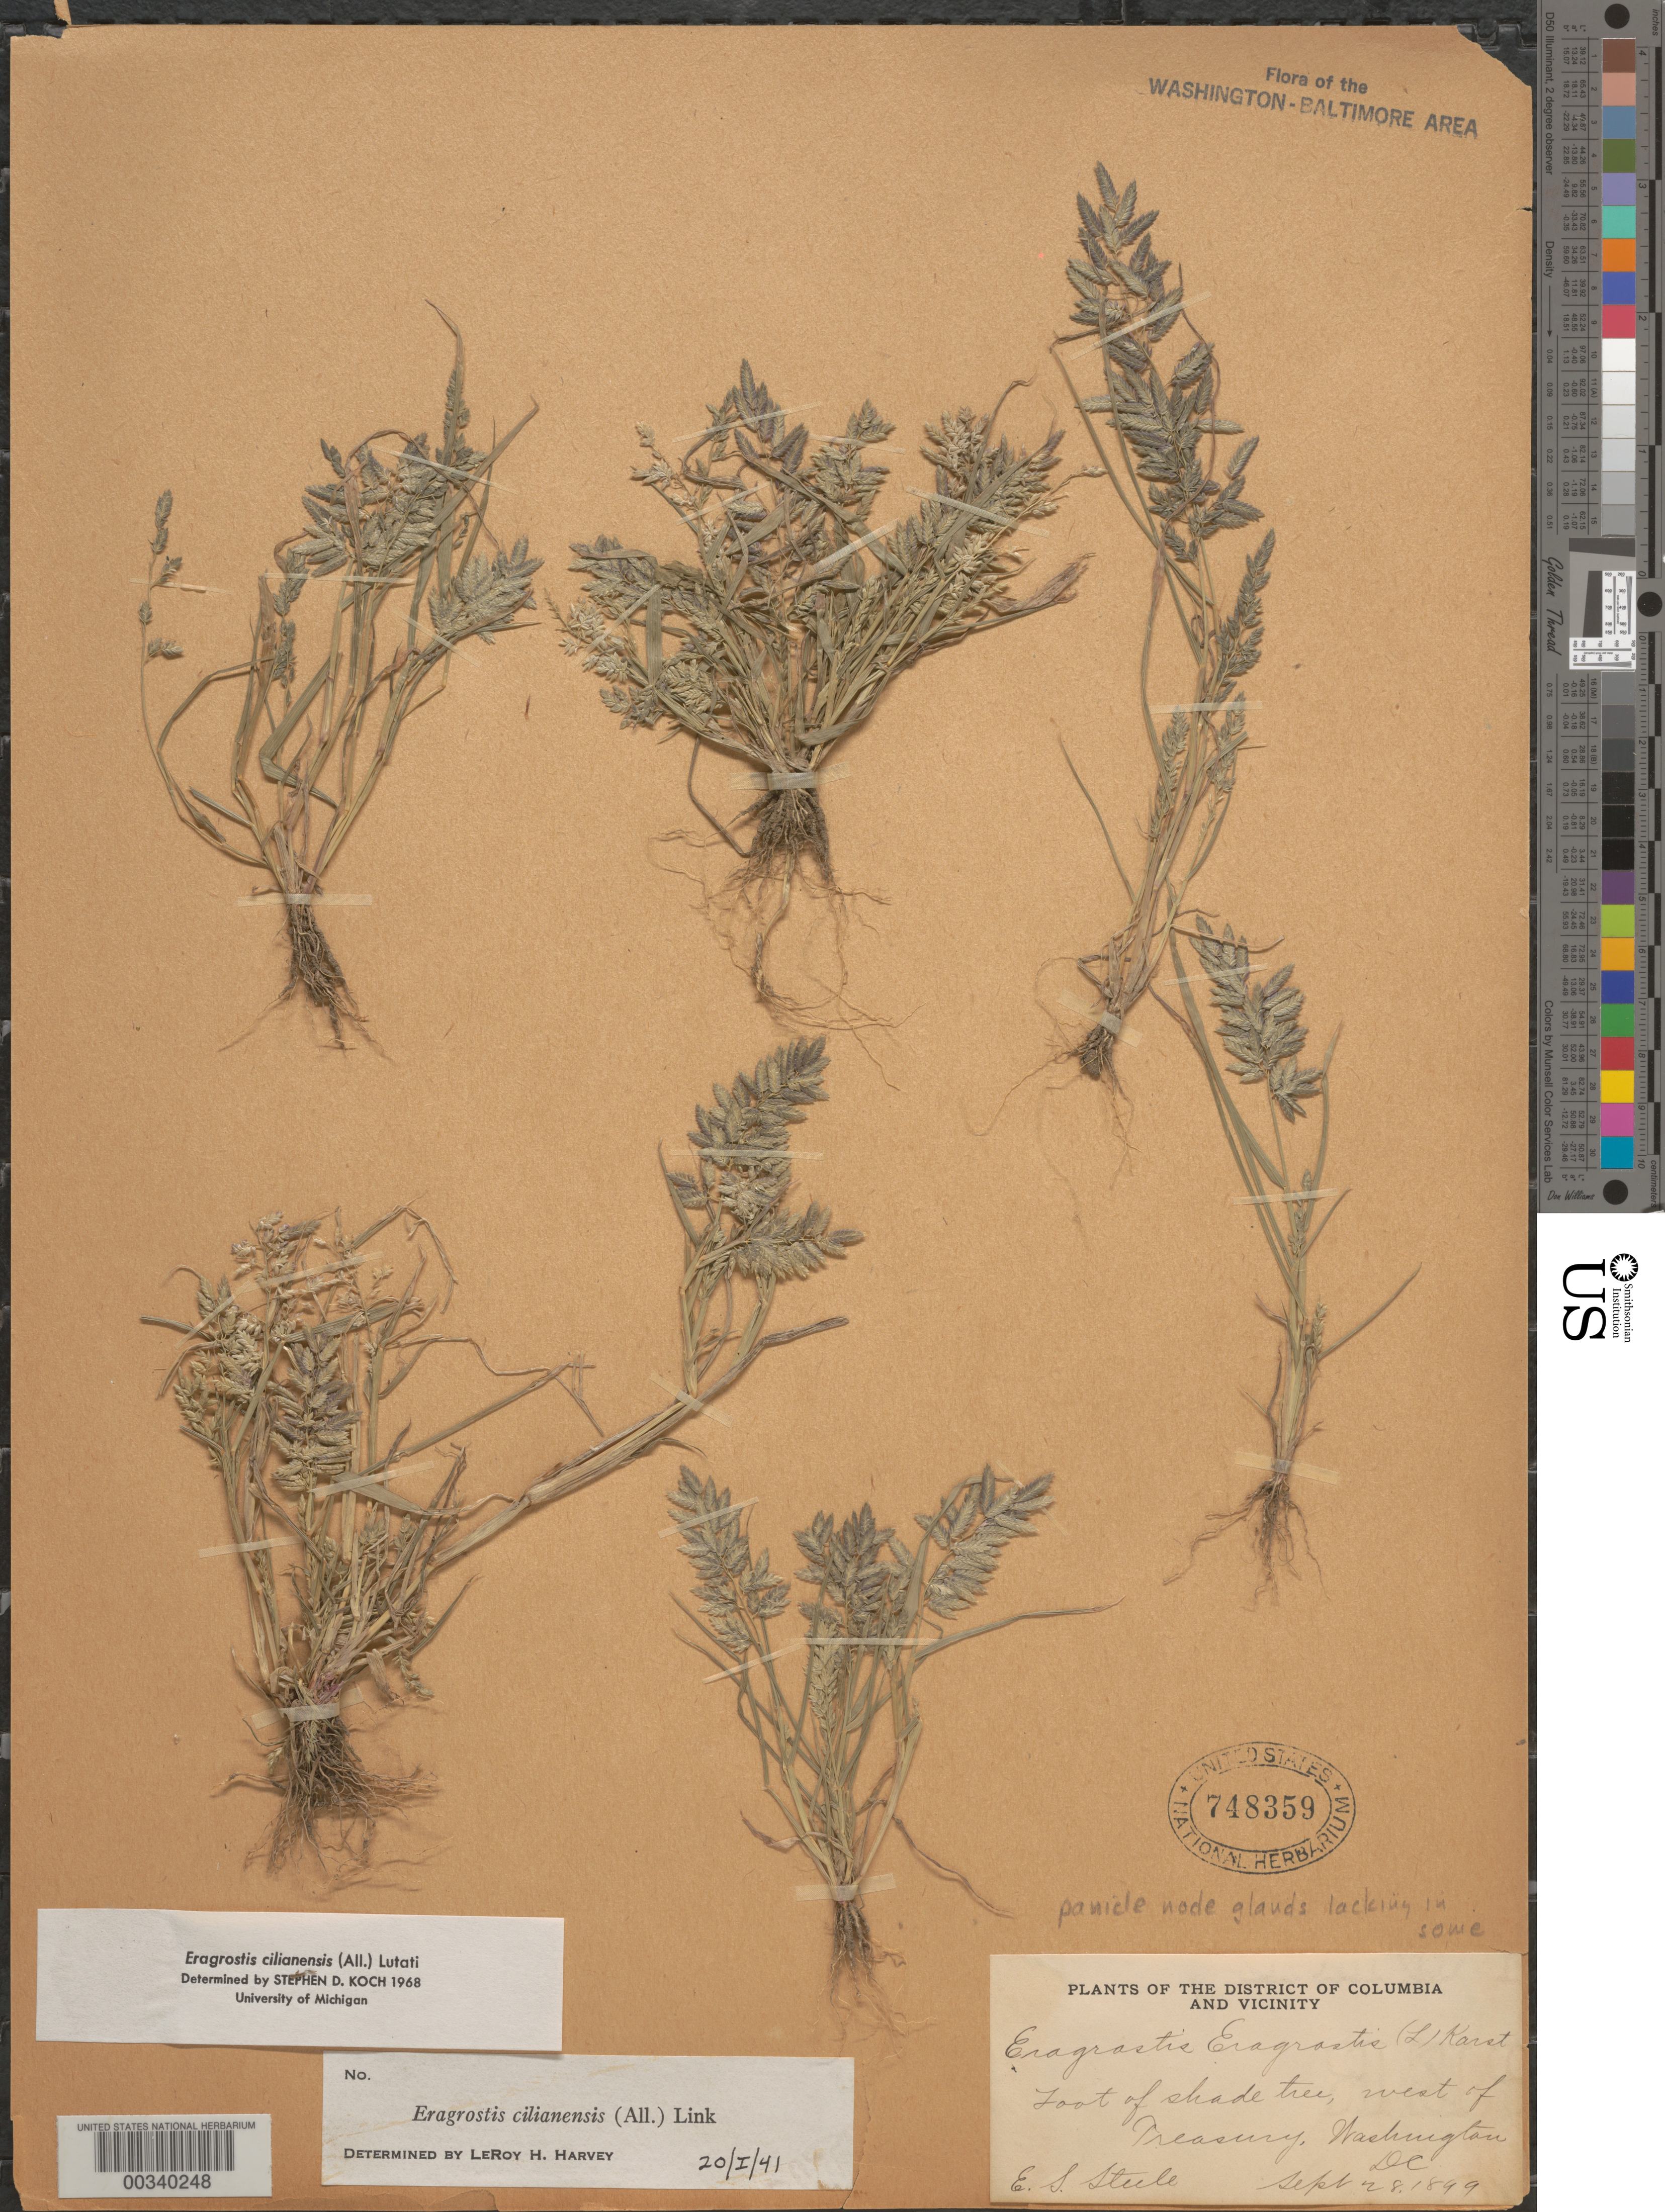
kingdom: Plantae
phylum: Tracheophyta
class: Liliopsida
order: Poales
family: Poaceae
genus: Eragrostis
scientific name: Eragrostis cilianensis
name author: (Bellardi) Vignolo ex Janch.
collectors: E. Steele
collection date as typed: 28 Sep 1899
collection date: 1899-09-28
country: United States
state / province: District of Columbia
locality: Treasury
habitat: Foot of shade tree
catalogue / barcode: US 748359